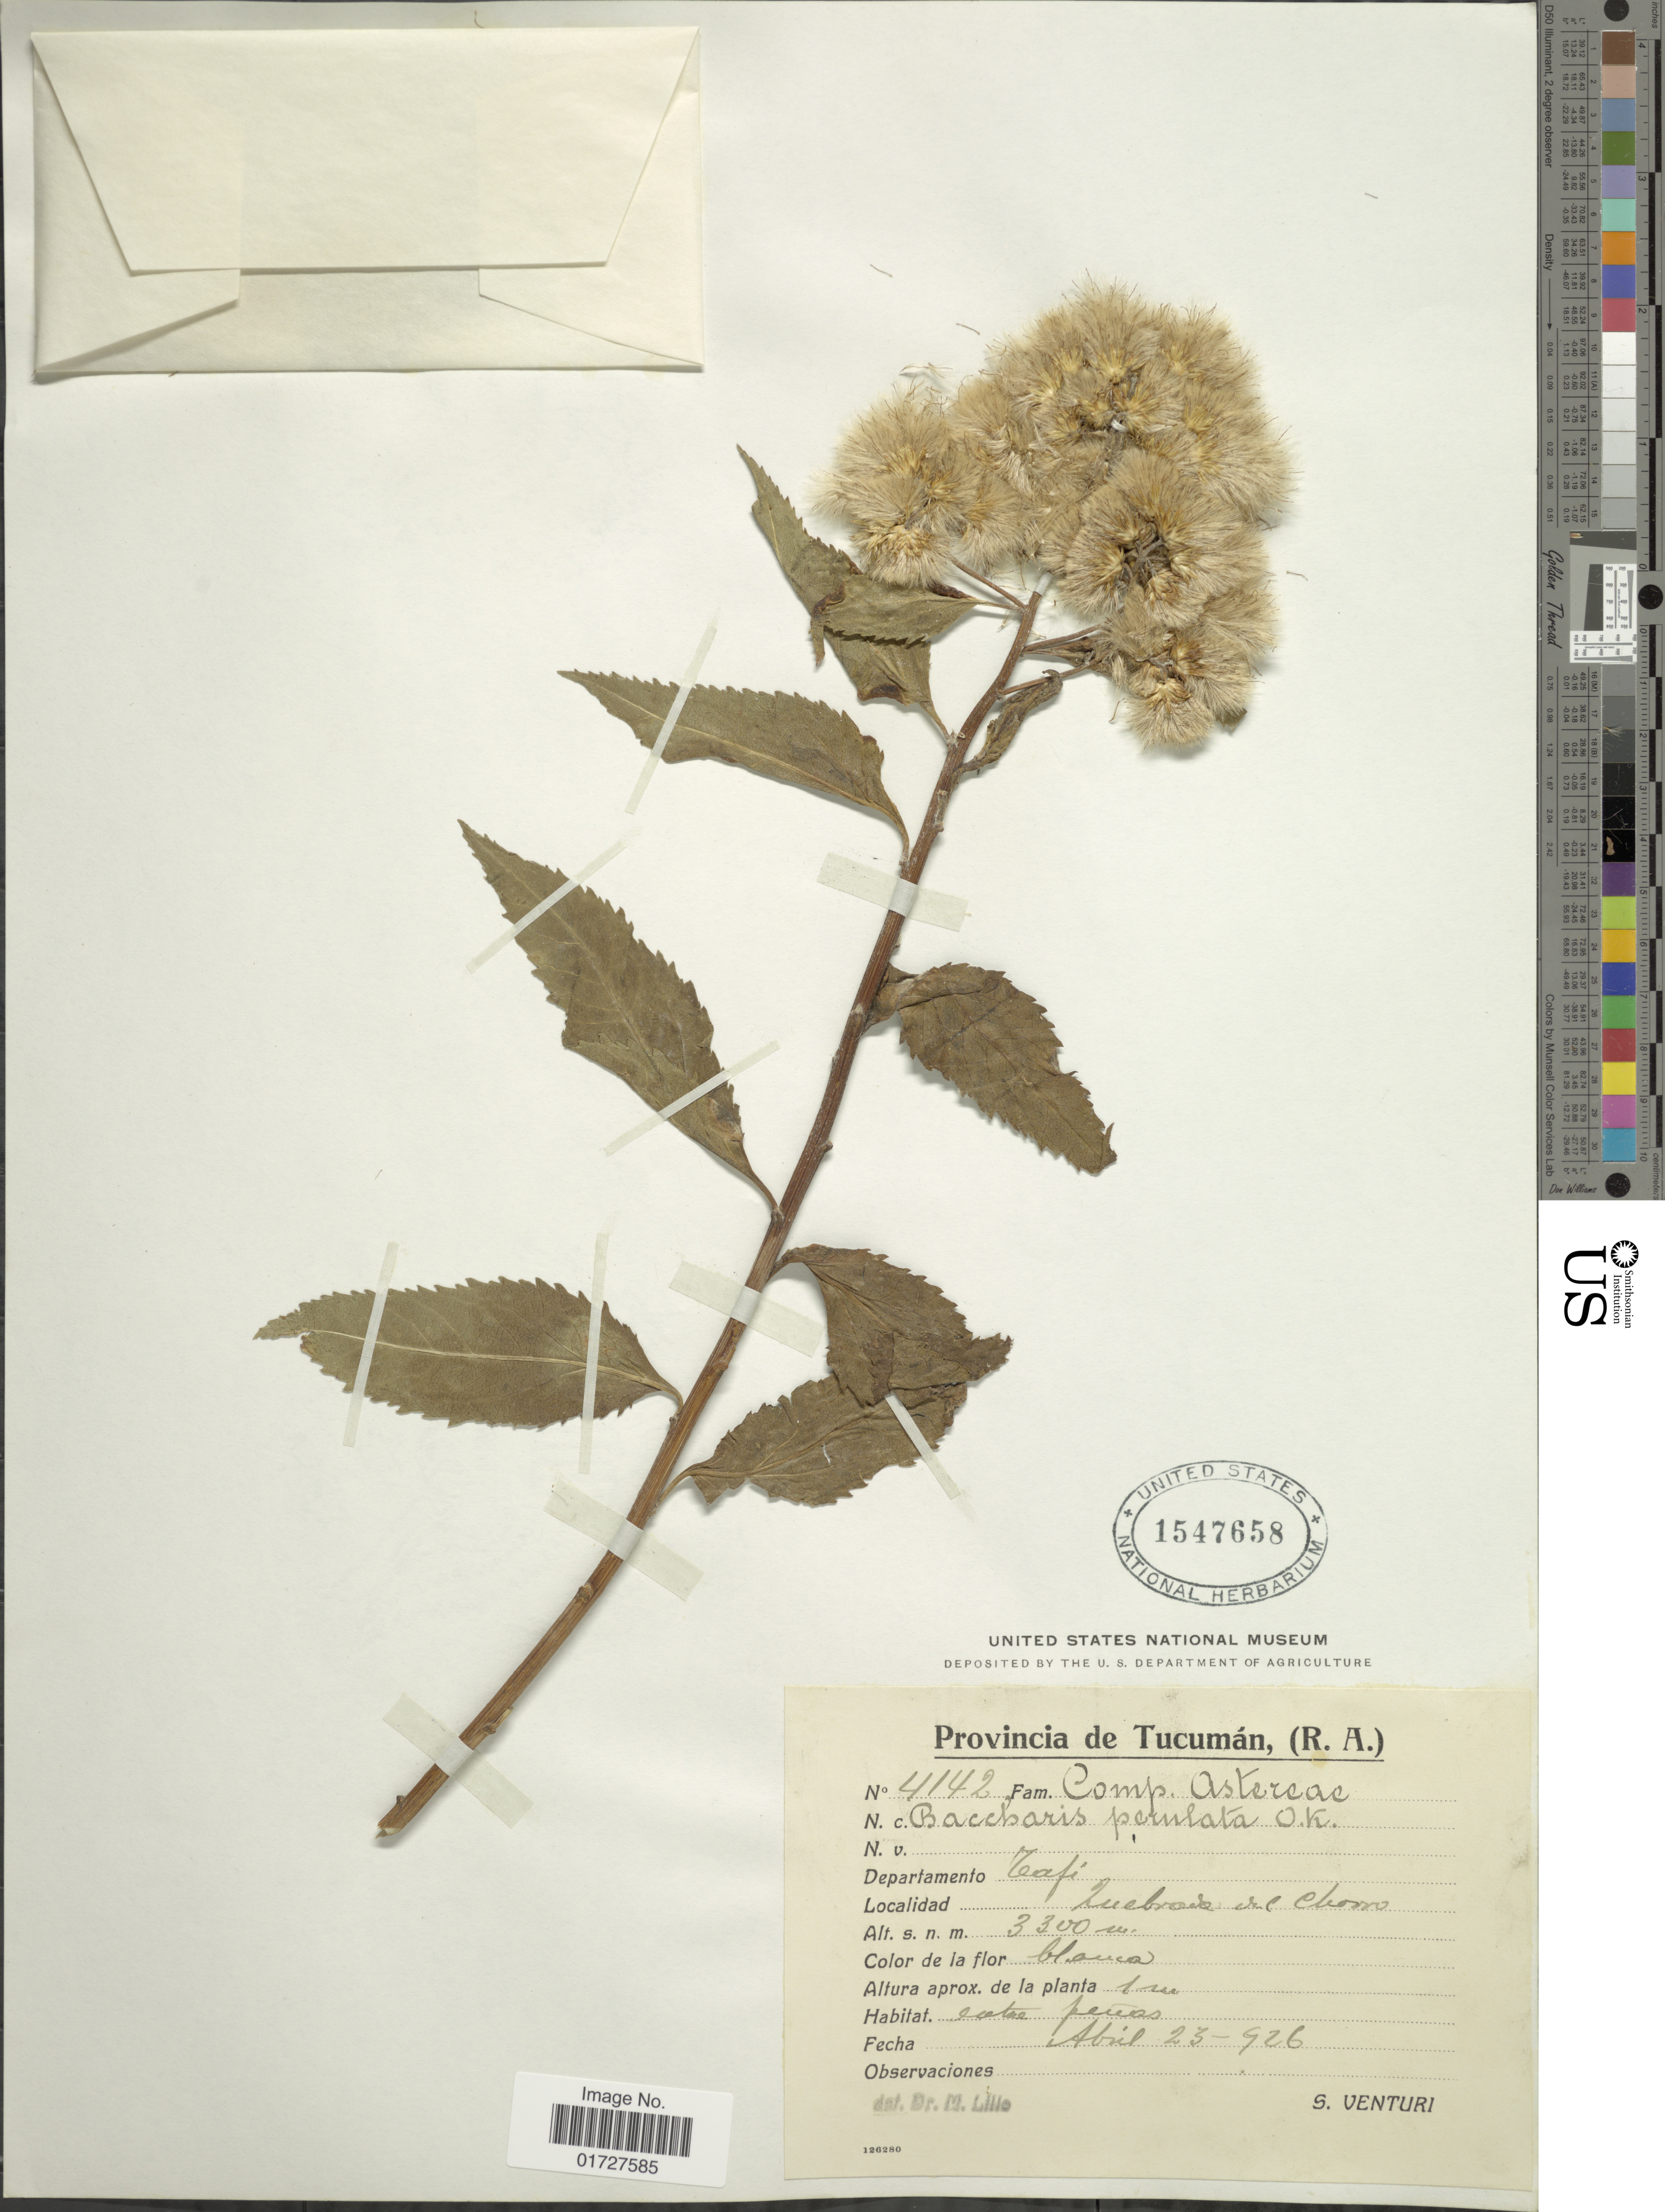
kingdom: Plantae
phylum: Tracheophyta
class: Magnoliopsida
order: Asterales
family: Asteraceae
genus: Baccharis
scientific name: Baccharis perulata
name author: Kuntze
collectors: S. Venturi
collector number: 4142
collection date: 1926-04-23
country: Argentina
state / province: Tucuman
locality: Departamento Tafi, Quebrada del Chorro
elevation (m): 3300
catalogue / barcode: US 1547658